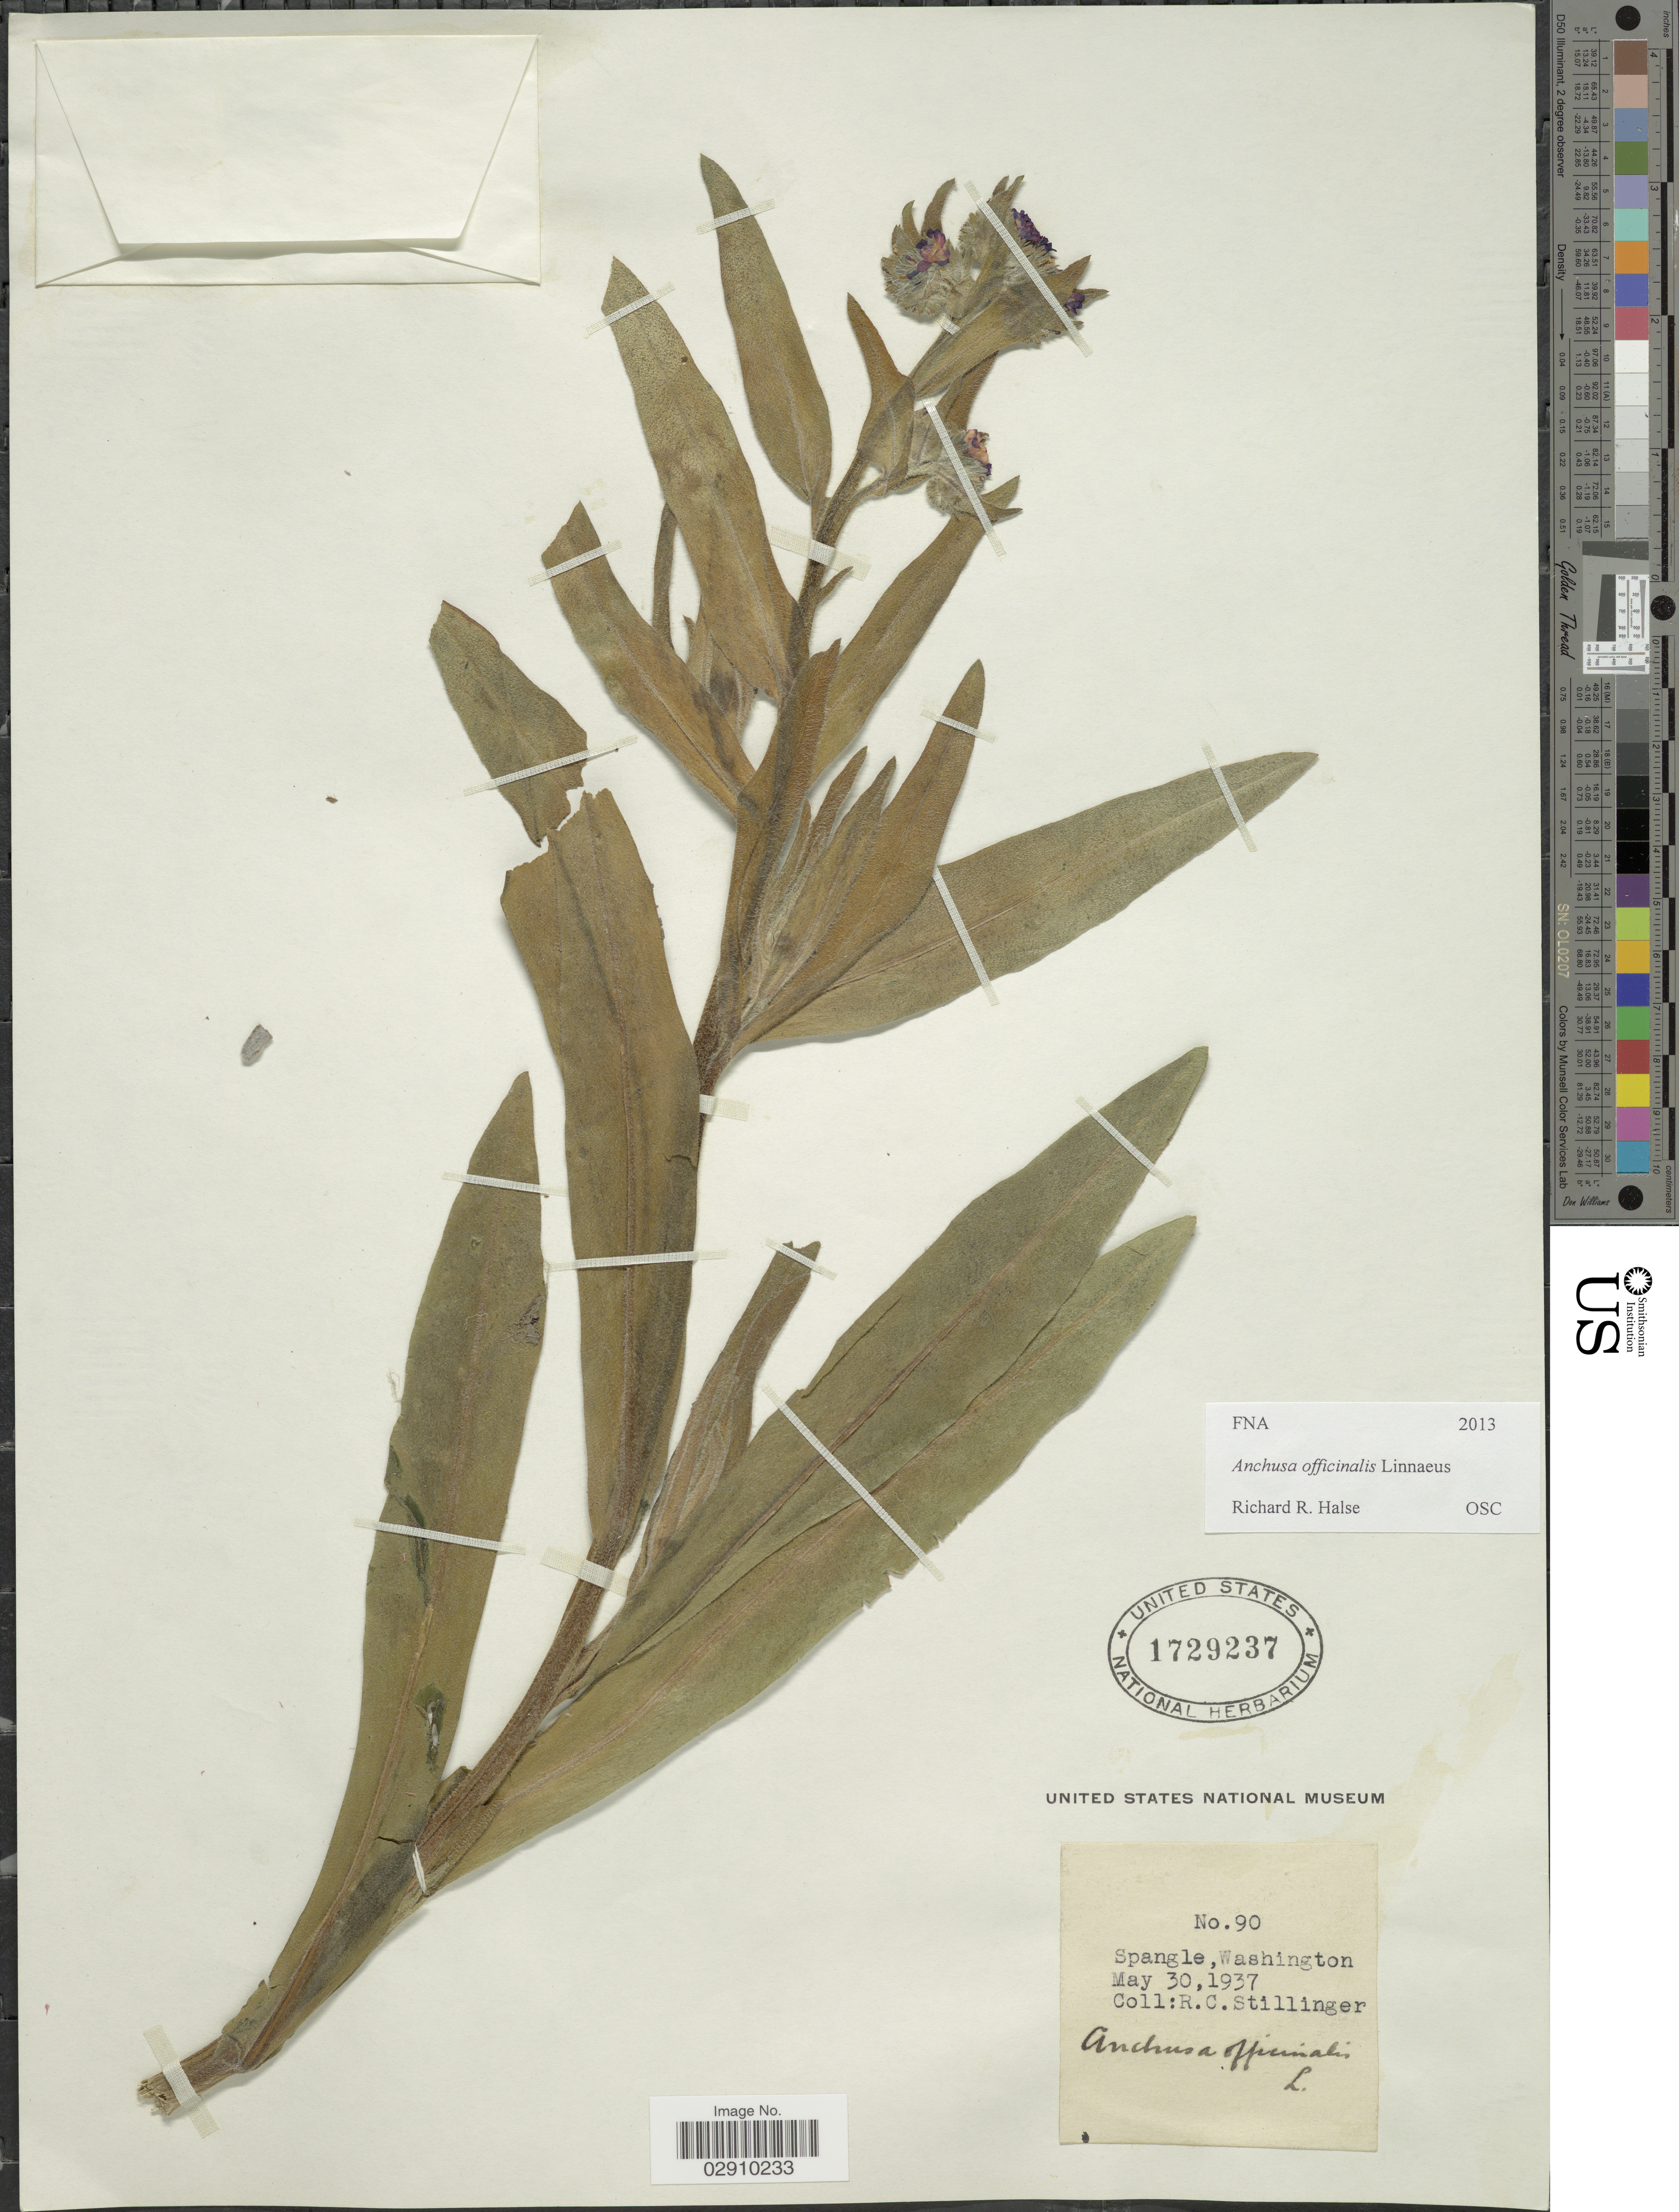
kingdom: Plantae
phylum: Tracheophyta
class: Magnoliopsida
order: Boraginales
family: Boraginaceae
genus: Anchusa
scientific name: Anchusa officinalis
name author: L.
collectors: R. Stillinger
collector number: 90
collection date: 1937-05-30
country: United States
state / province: Washington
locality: Spangle.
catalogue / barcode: US 1729237